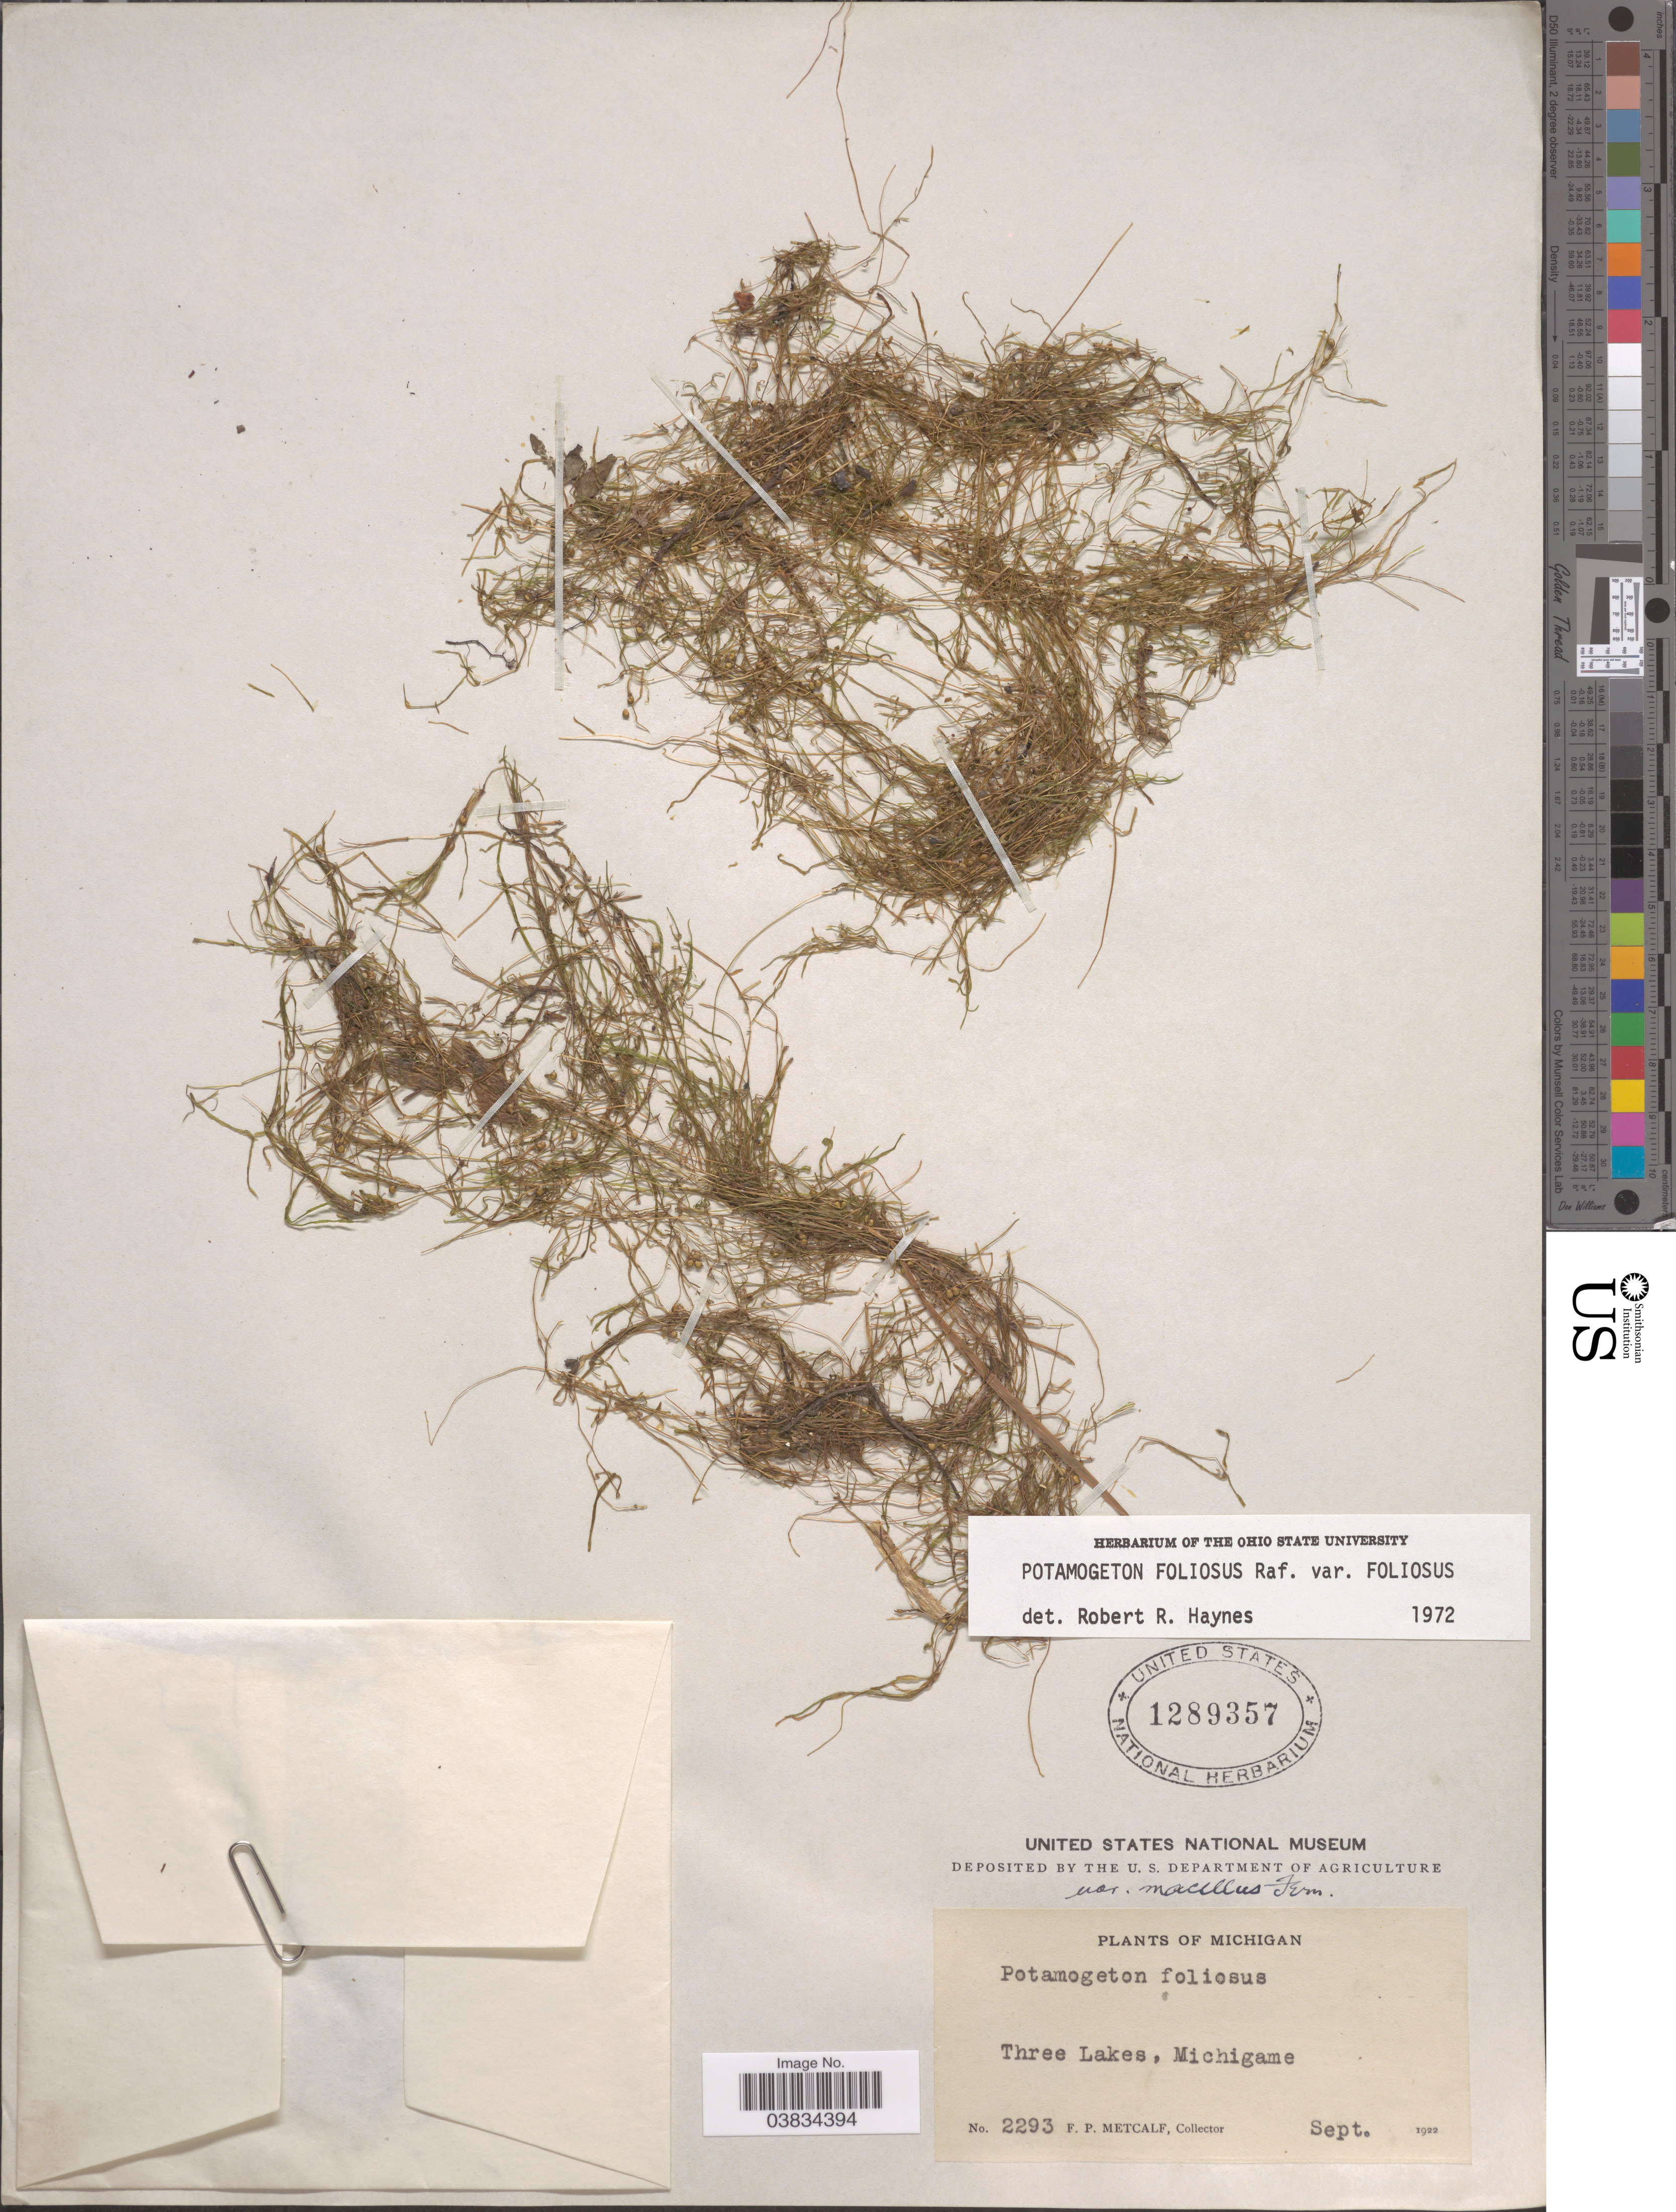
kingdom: Plantae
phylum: Tracheophyta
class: Liliopsida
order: Alismatales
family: Potamogetonaceae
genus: Potamogeton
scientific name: Potamogeton foliosus var. foliosus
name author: Raf.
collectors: F. Metcalf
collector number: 2293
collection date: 1922-09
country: United States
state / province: Michigan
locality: Three Lakes, Michigame.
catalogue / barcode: US 1289357